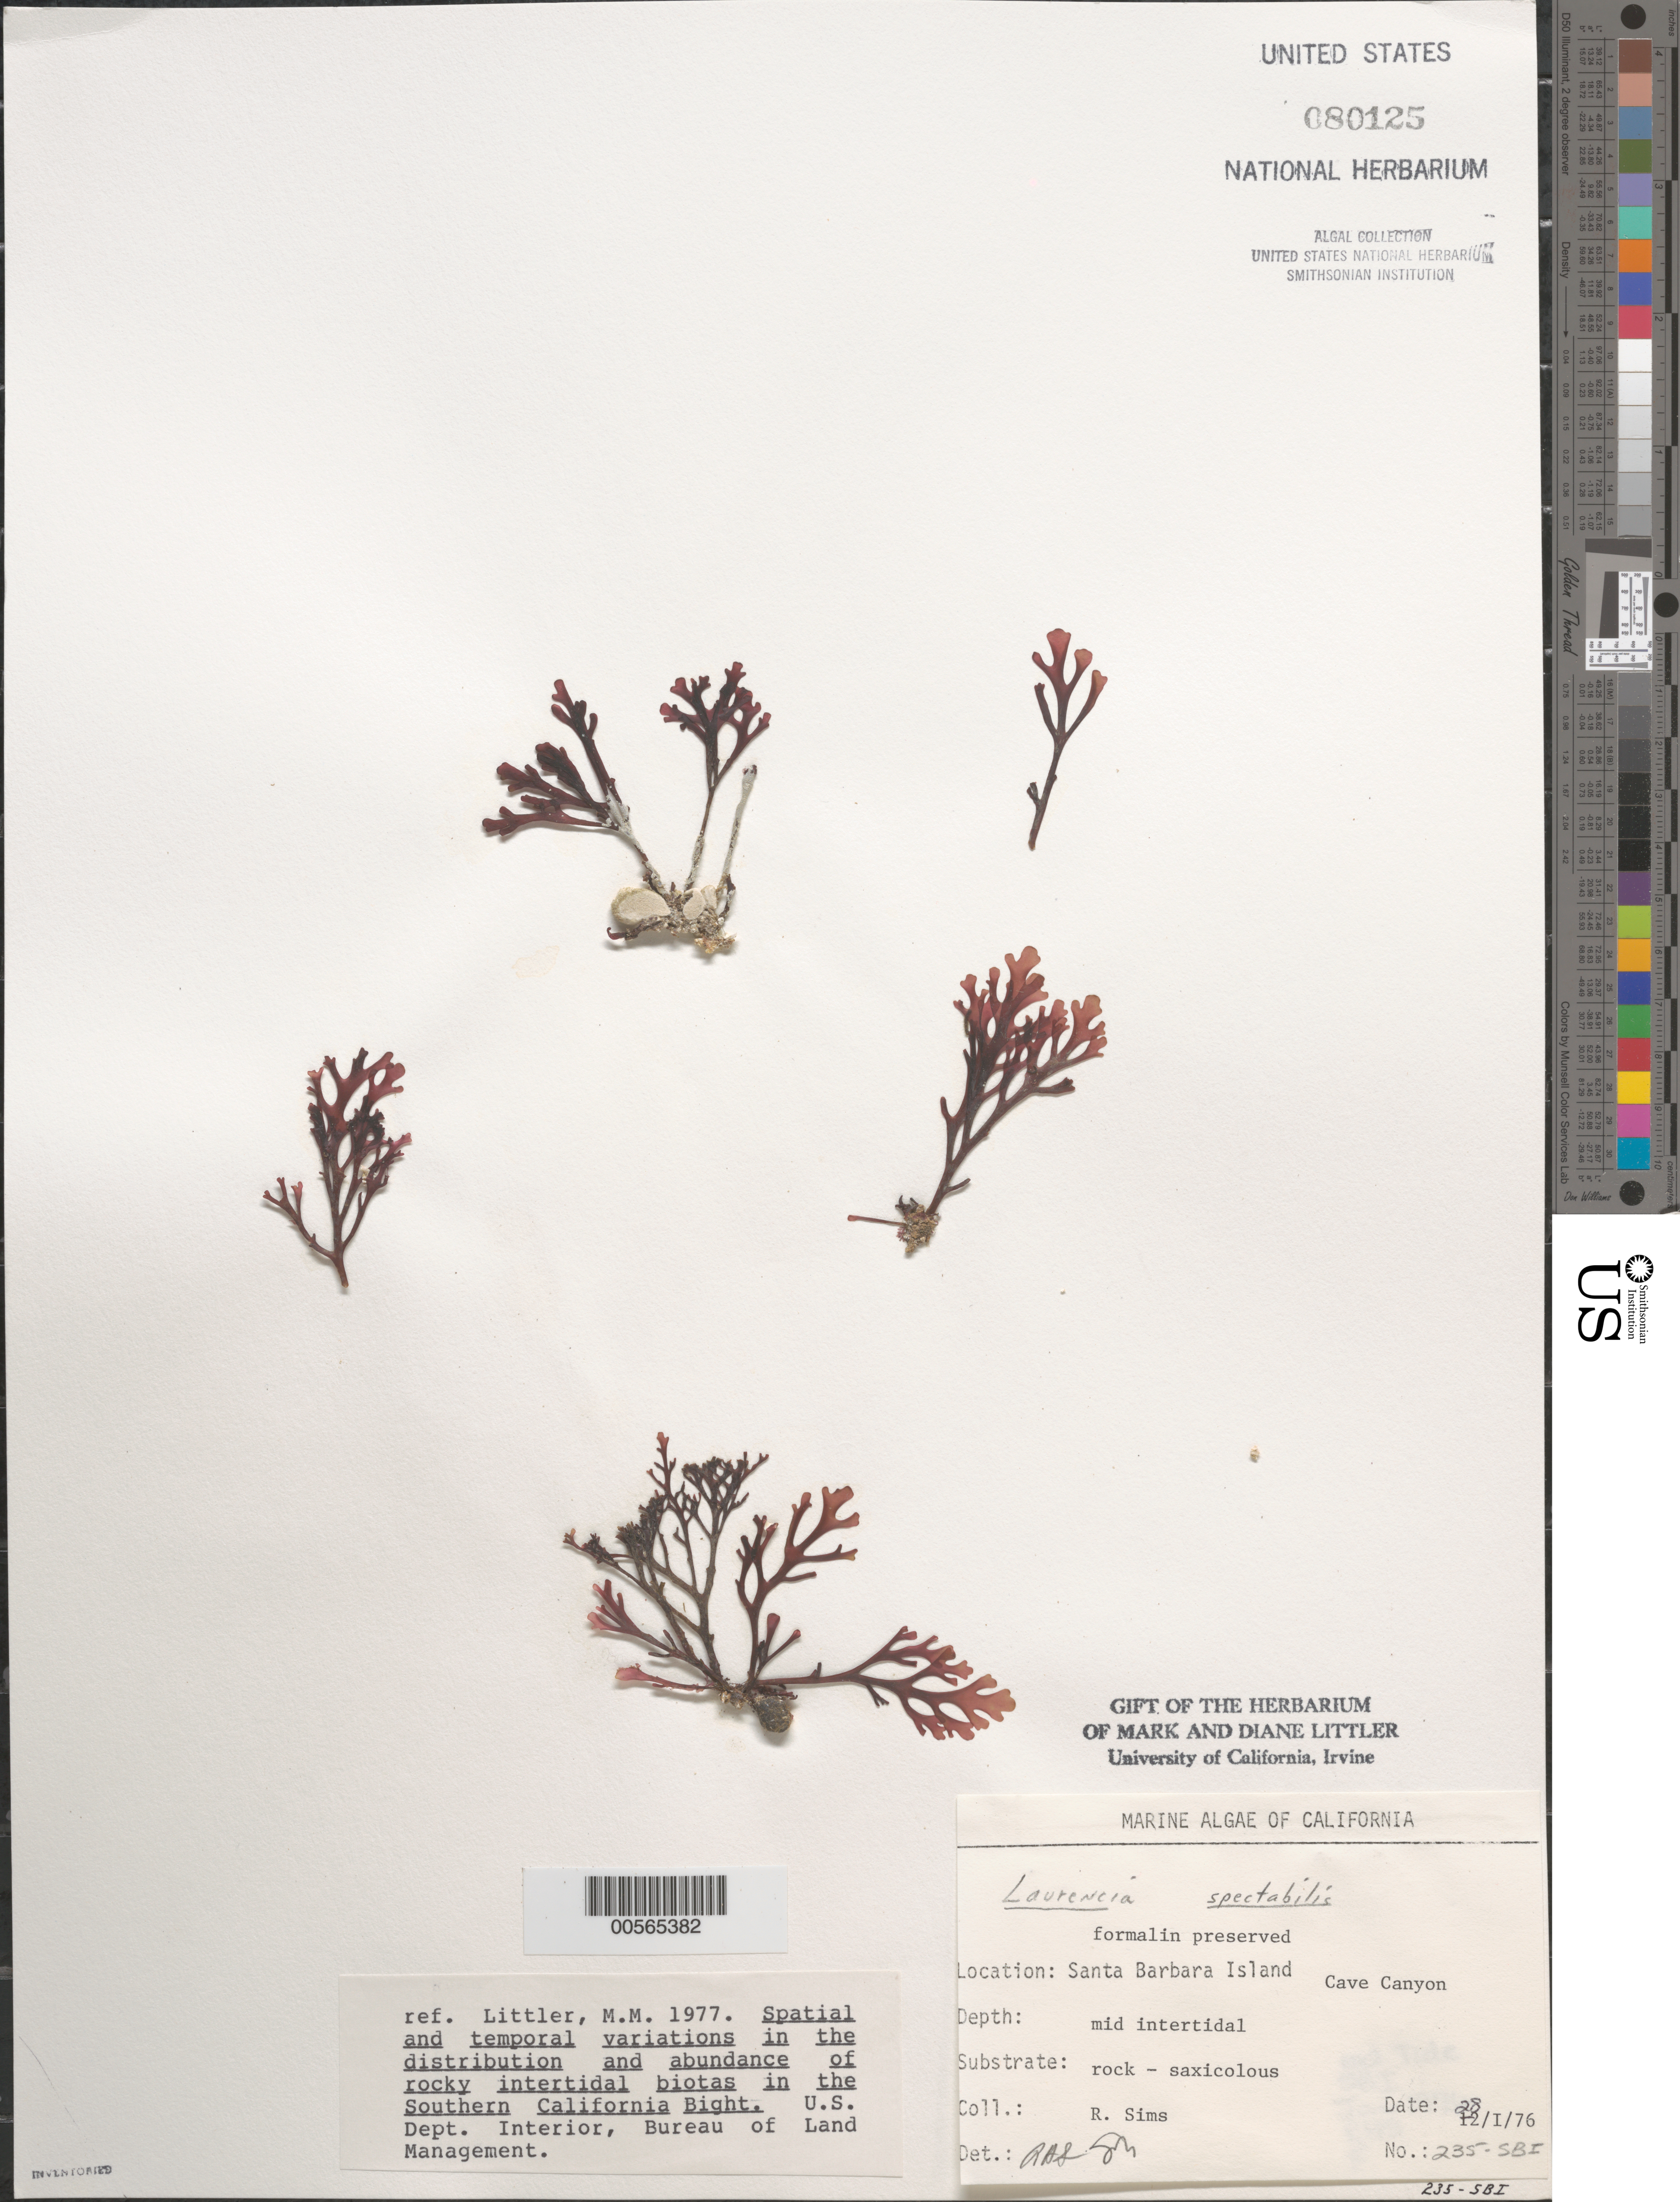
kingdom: Plantae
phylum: Rhodophyta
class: Florideophyceae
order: Ceramiales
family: Rhodomelaceae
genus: Osmundea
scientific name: Osmundea spectabilis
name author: (Postels & Rupr.) K.W. Nam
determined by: Algae name updating Project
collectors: R. H. Sims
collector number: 235-sbi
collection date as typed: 28 Jan 1976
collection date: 1976-01-28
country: United States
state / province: California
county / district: Santa Barbara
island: Santa Barbara Island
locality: Cave Canyon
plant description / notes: BLM-SOCALBIGHT Rocky Intertidal Survey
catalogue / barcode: US 80125